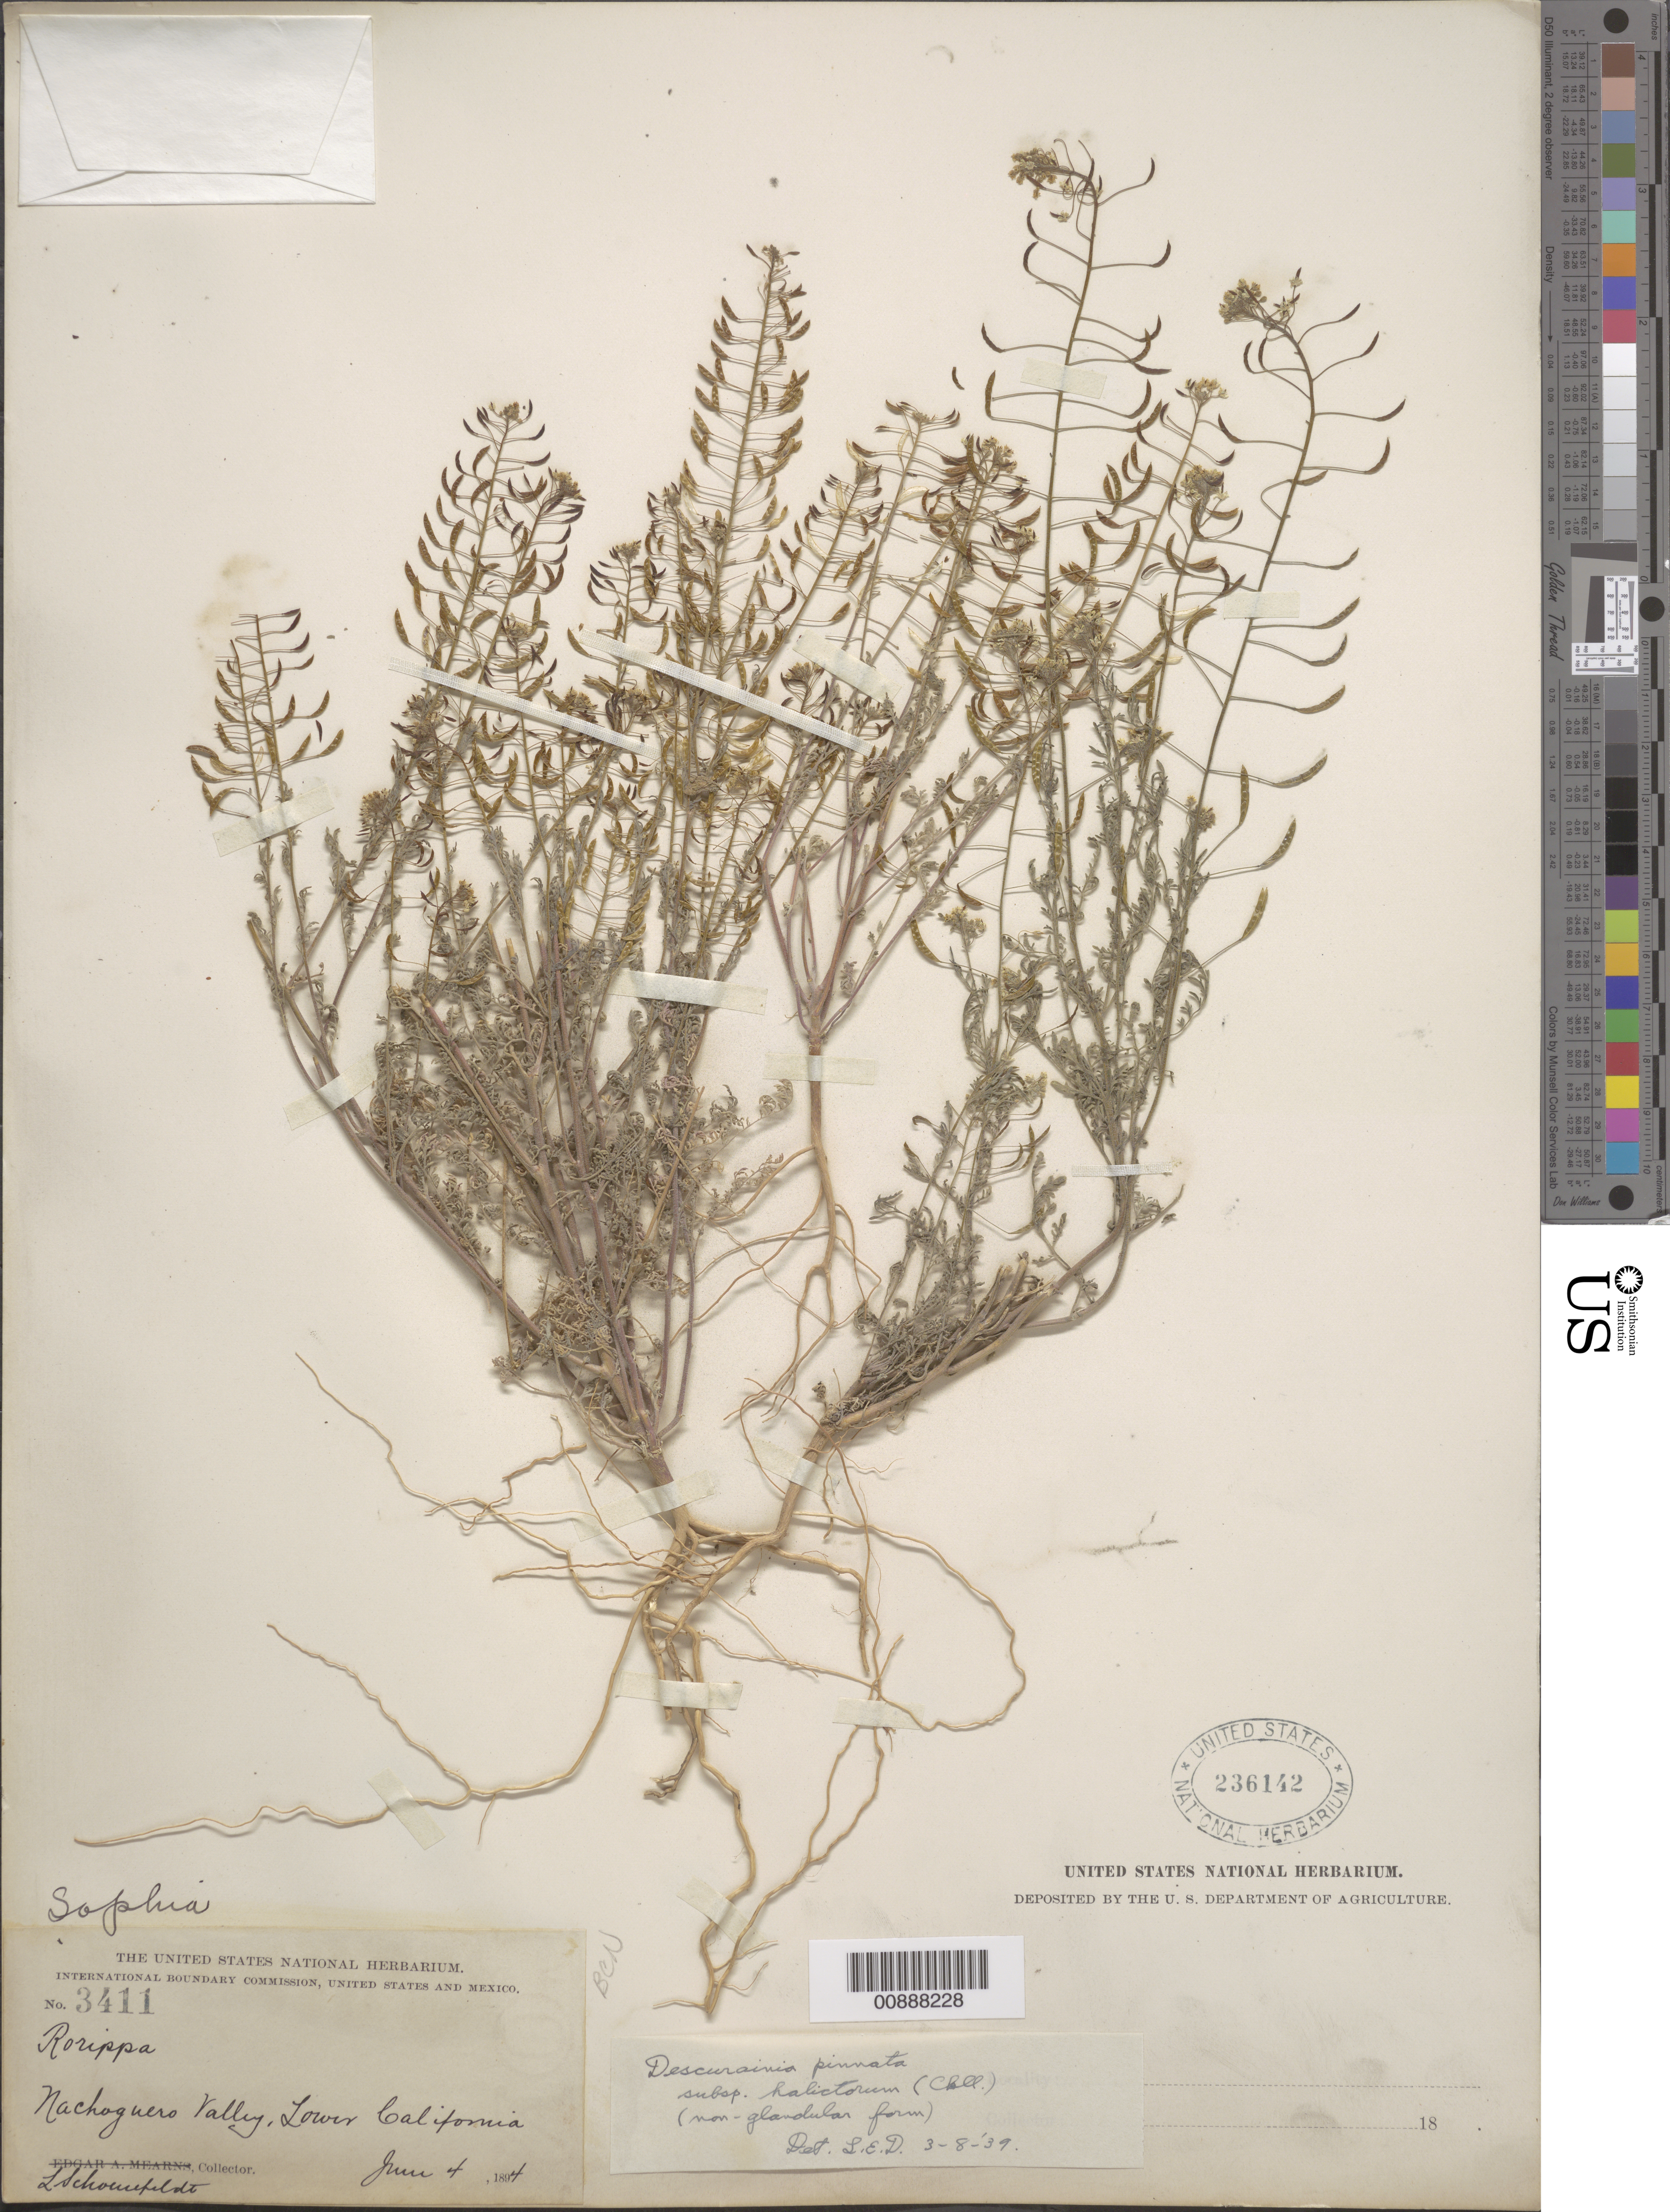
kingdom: Plantae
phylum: Tracheophyta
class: Magnoliopsida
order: Brassicales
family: Brassicaceae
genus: Descurainia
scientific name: Descurainia pinnata subsp. halictorum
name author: (Cockerell) Detling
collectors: L. Schoenfeldt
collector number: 3411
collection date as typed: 04 Jun 1894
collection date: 1894-06-04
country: Mexico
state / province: Baja California Norte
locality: Nachoiguero Valley, Baja California.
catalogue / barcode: US 236142